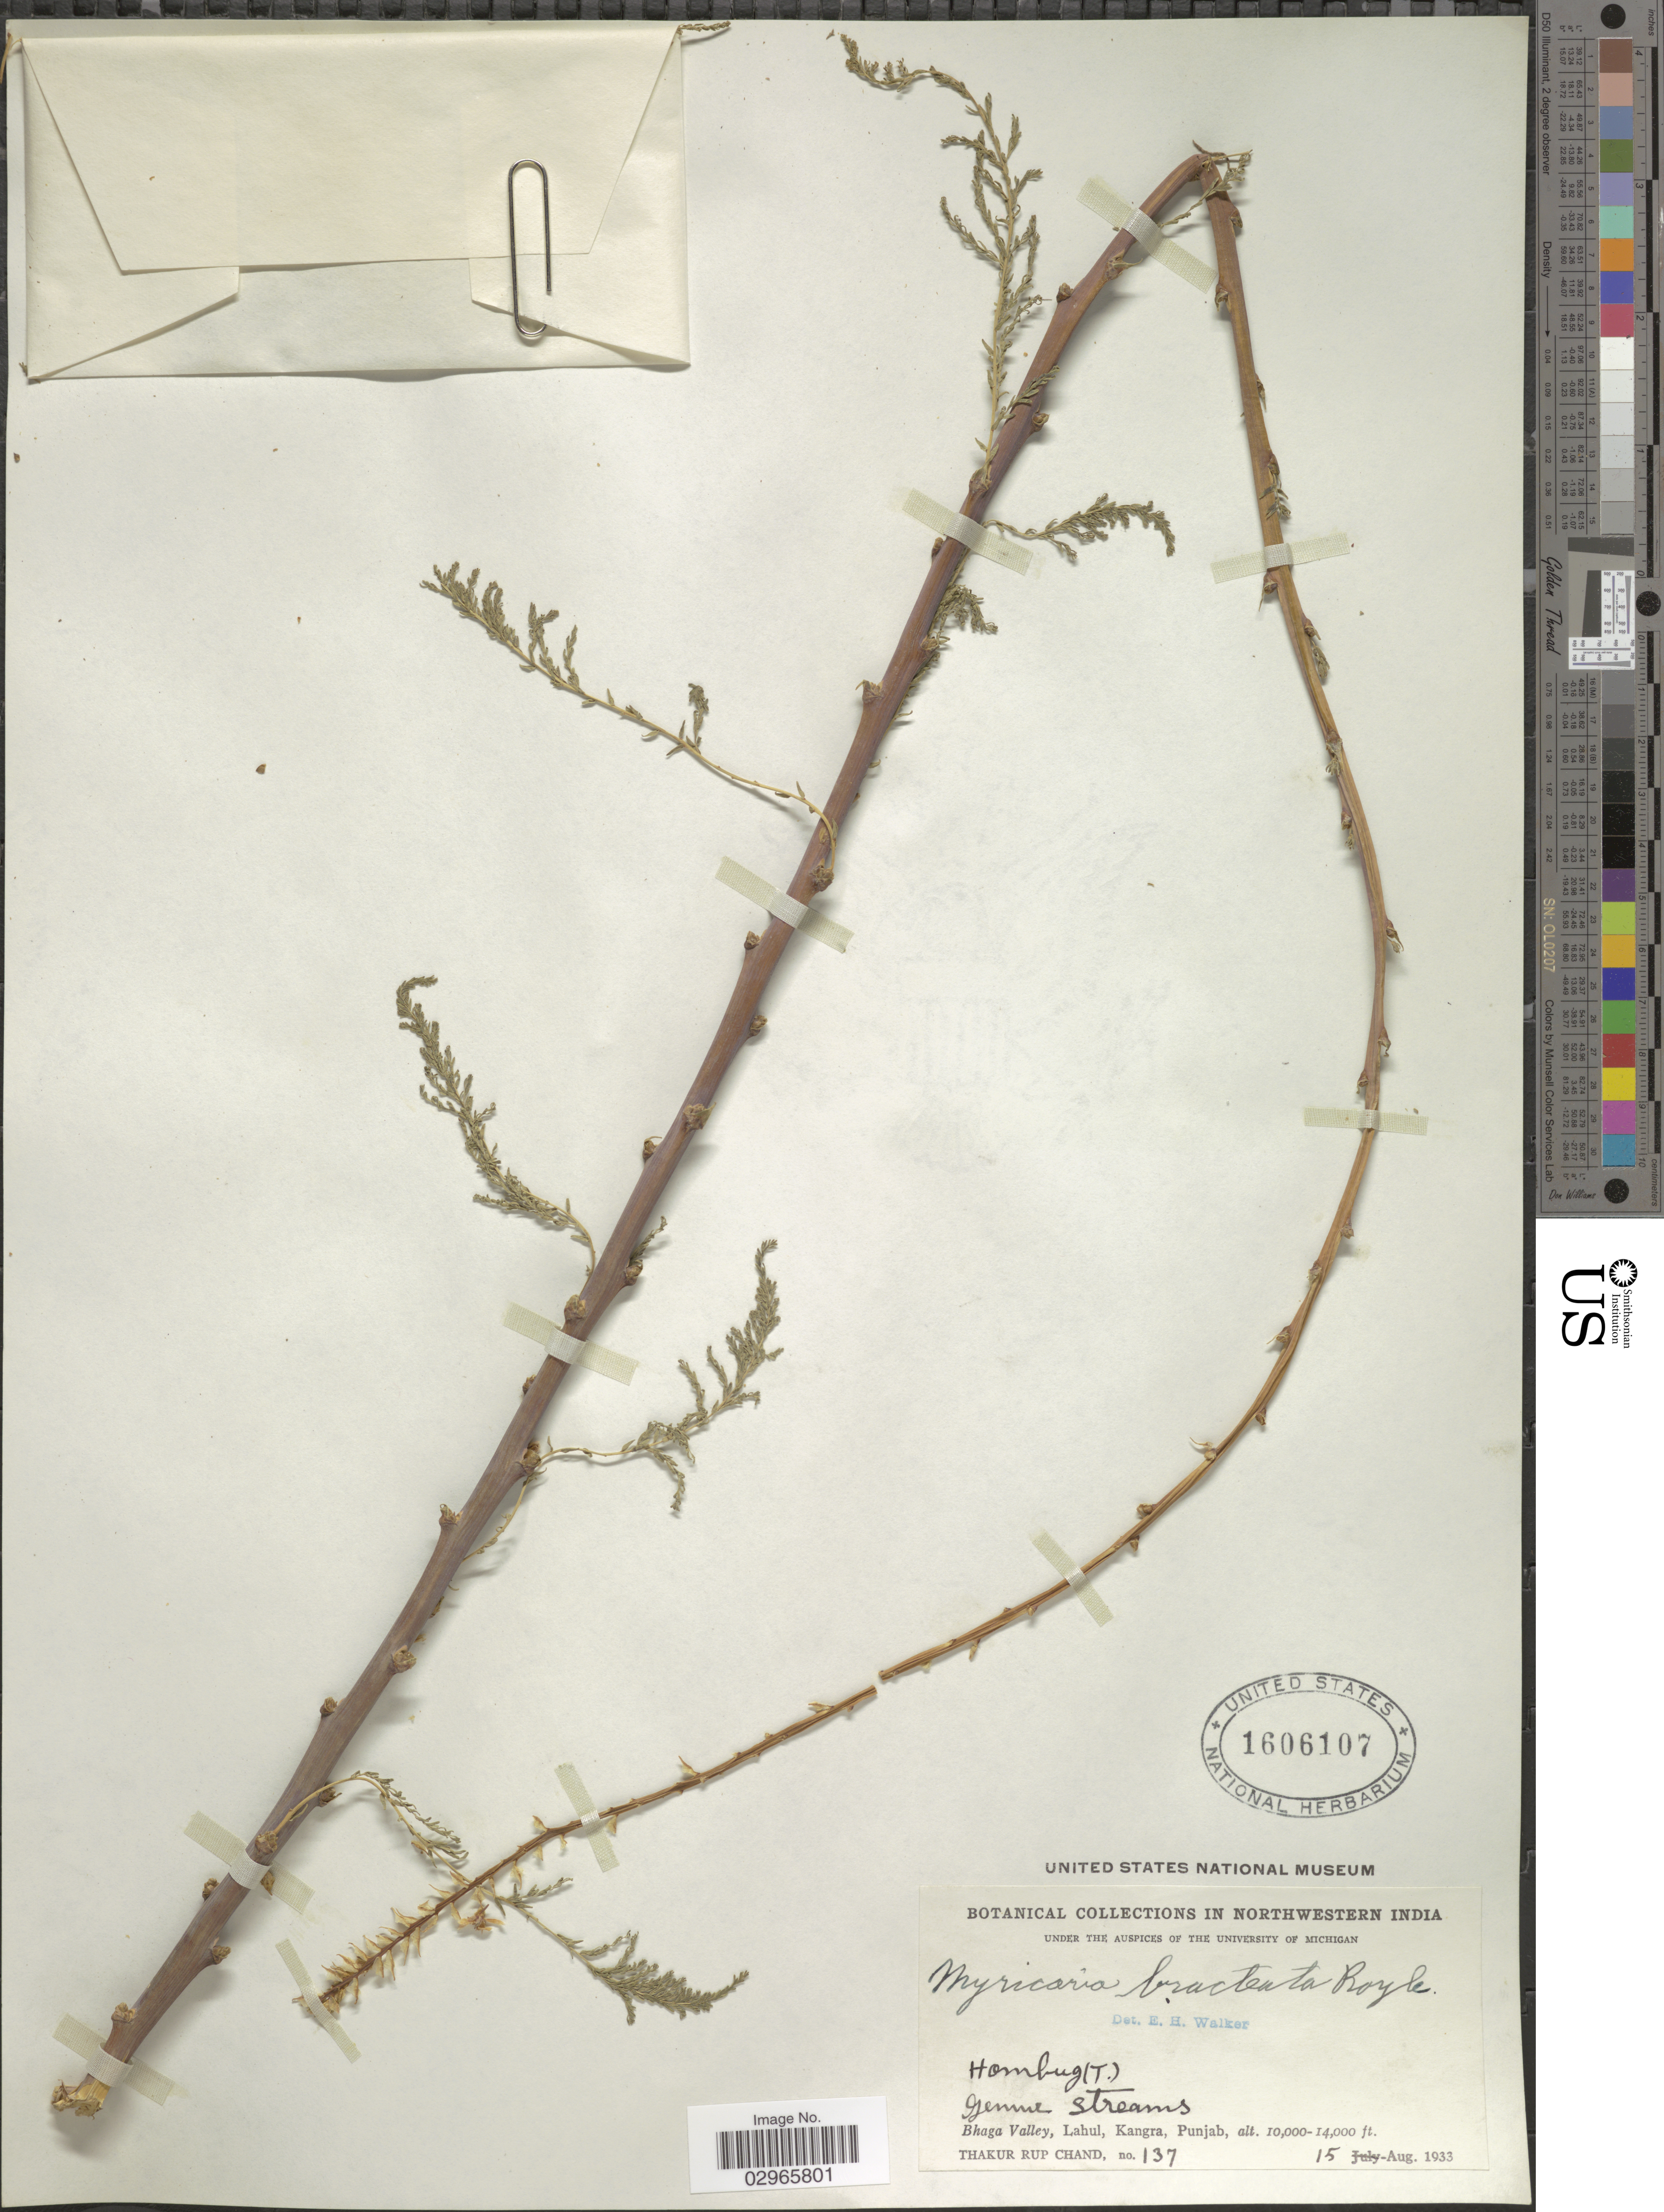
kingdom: Plantae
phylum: Tracheophyta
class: Magnoliopsida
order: Caryophyllales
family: Tamaricaceae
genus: Myricaria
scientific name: Myricaria bracteata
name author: Royle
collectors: T. R. Chand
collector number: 137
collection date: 1933-08-15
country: India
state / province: Punjab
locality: Northwestern India. Bhaga Valley, Lahul, Kangra, Punjab.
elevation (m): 3048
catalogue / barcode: US 1606107